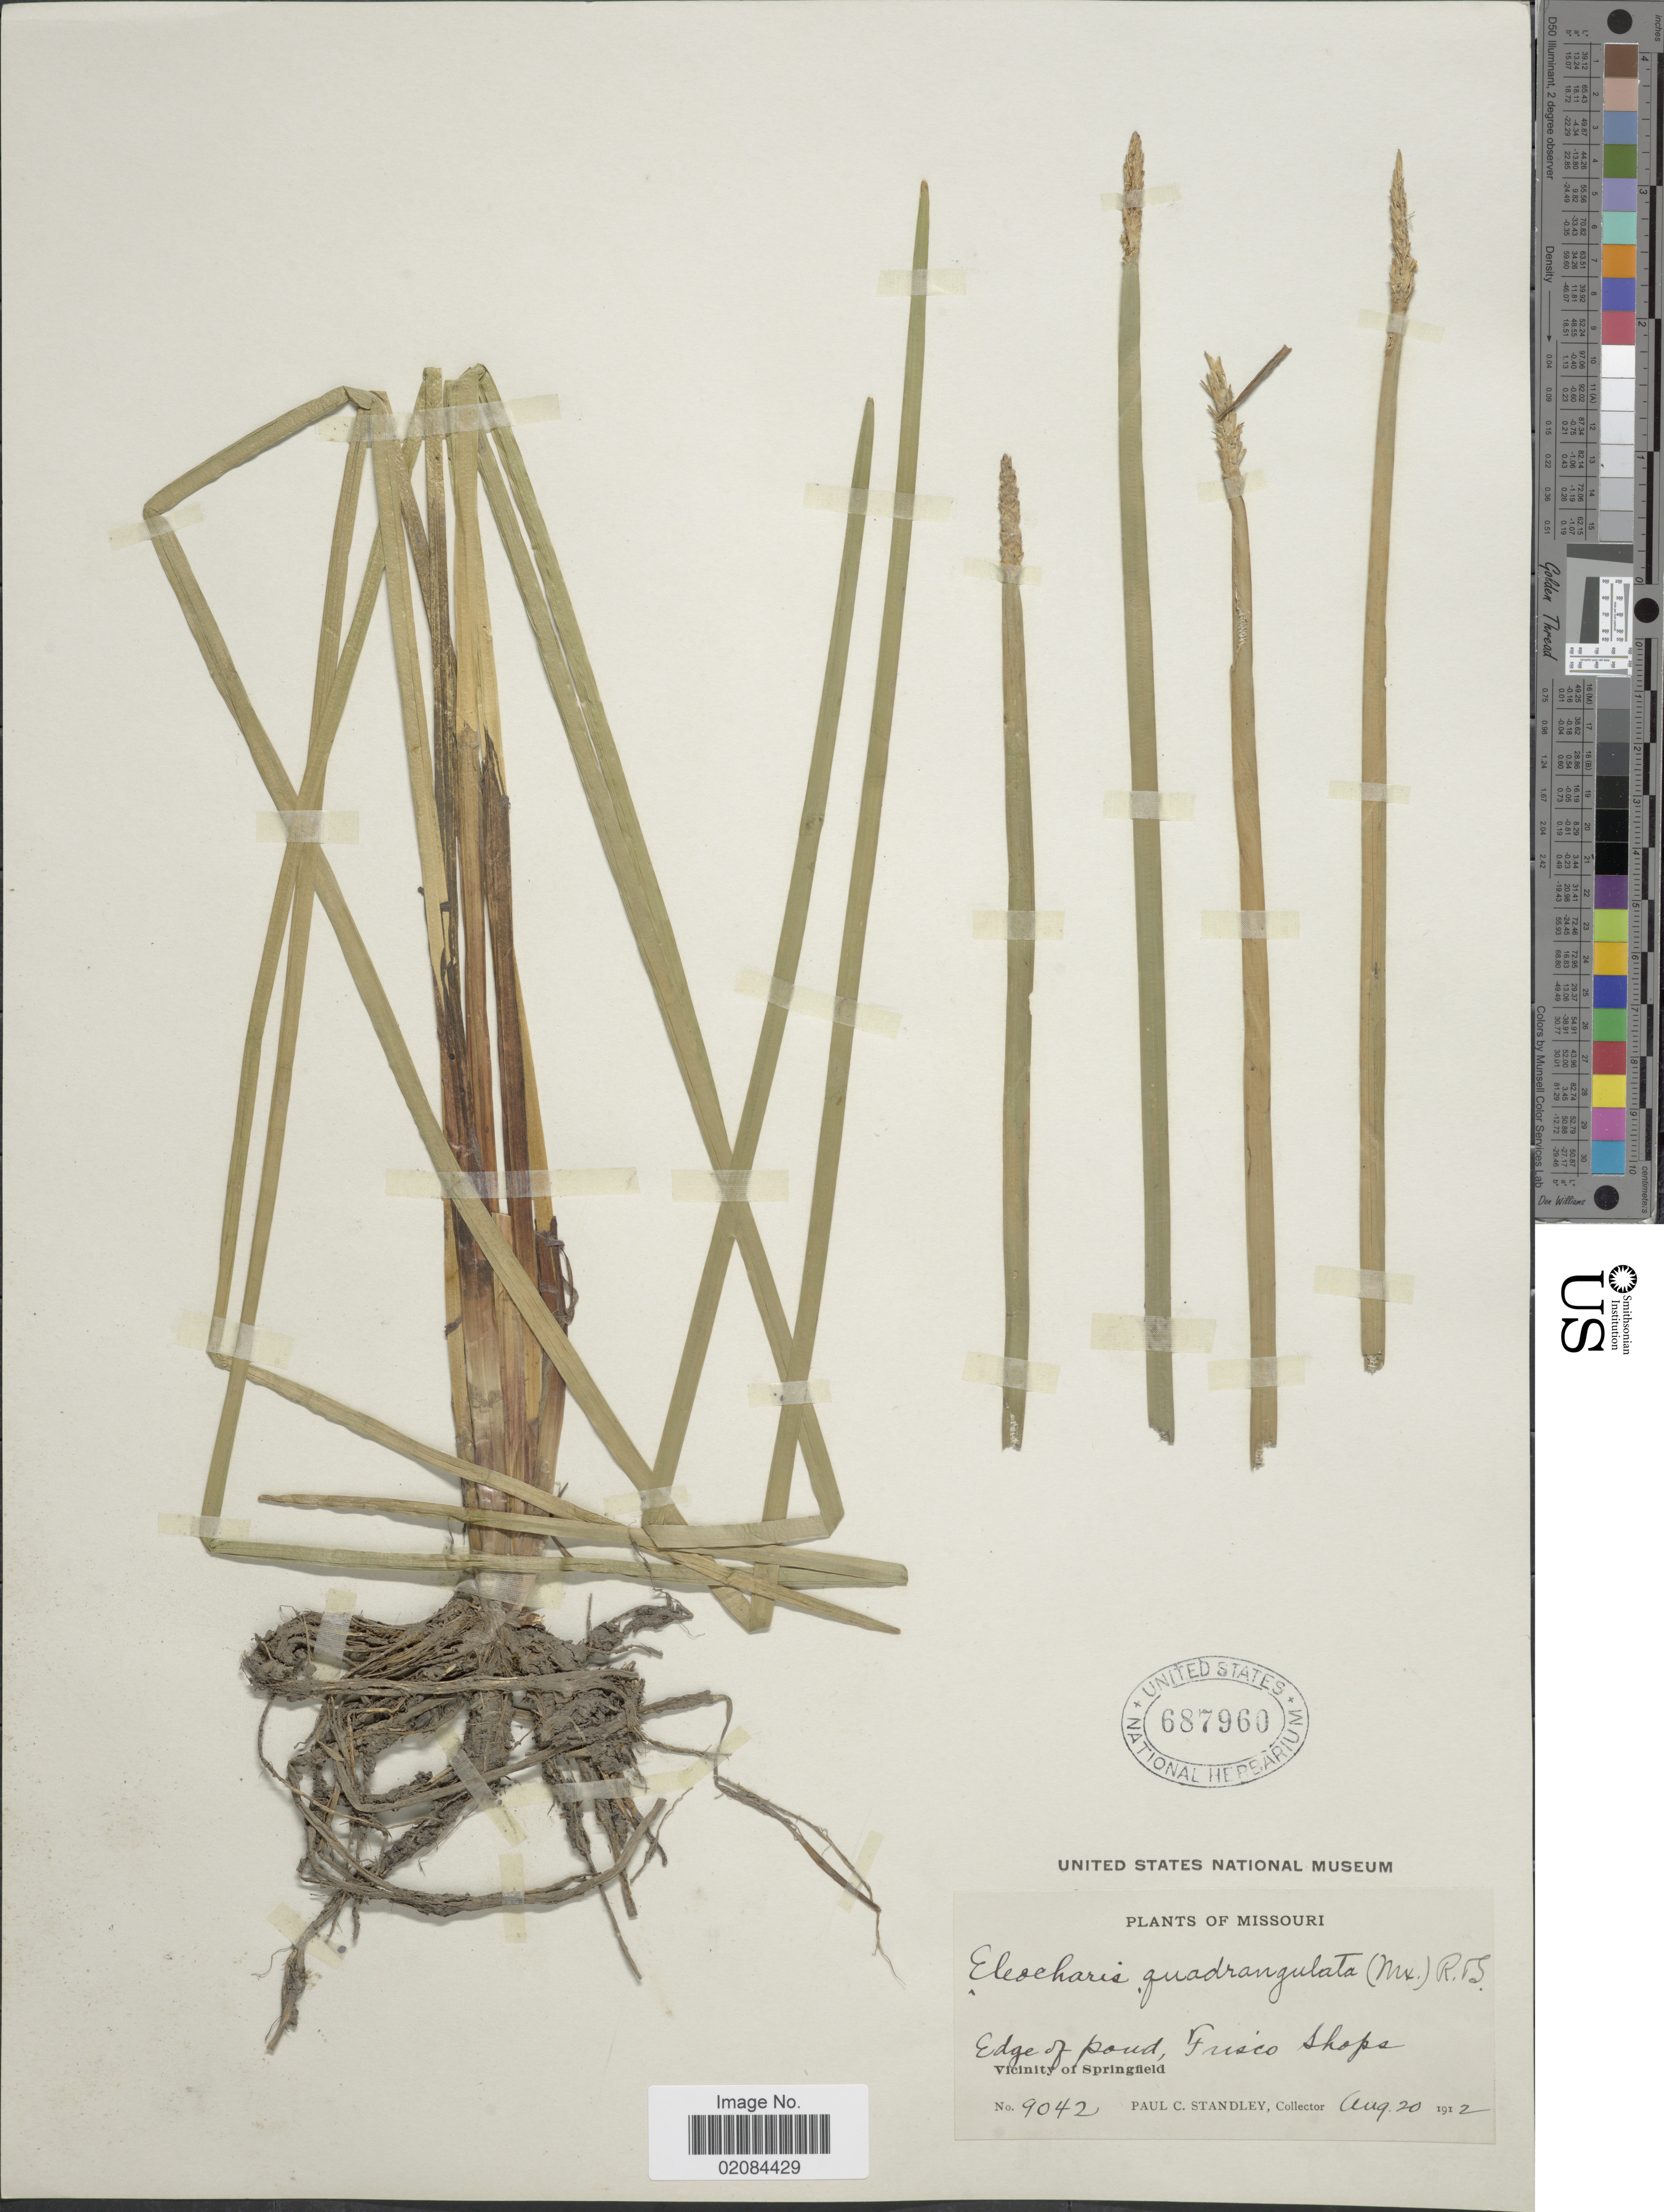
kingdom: Plantae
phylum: Tracheophyta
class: Liliopsida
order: Poales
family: Cyperaceae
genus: Eleocharis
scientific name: Eleocharis quadrangulata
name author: (Michx.) Roem. & Schult.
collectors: P. C. Standley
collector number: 9042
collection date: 1912-08-20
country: United States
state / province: Missouri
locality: Edge of pond, Fusco slope, Vicinity of Springfield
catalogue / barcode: US 687960